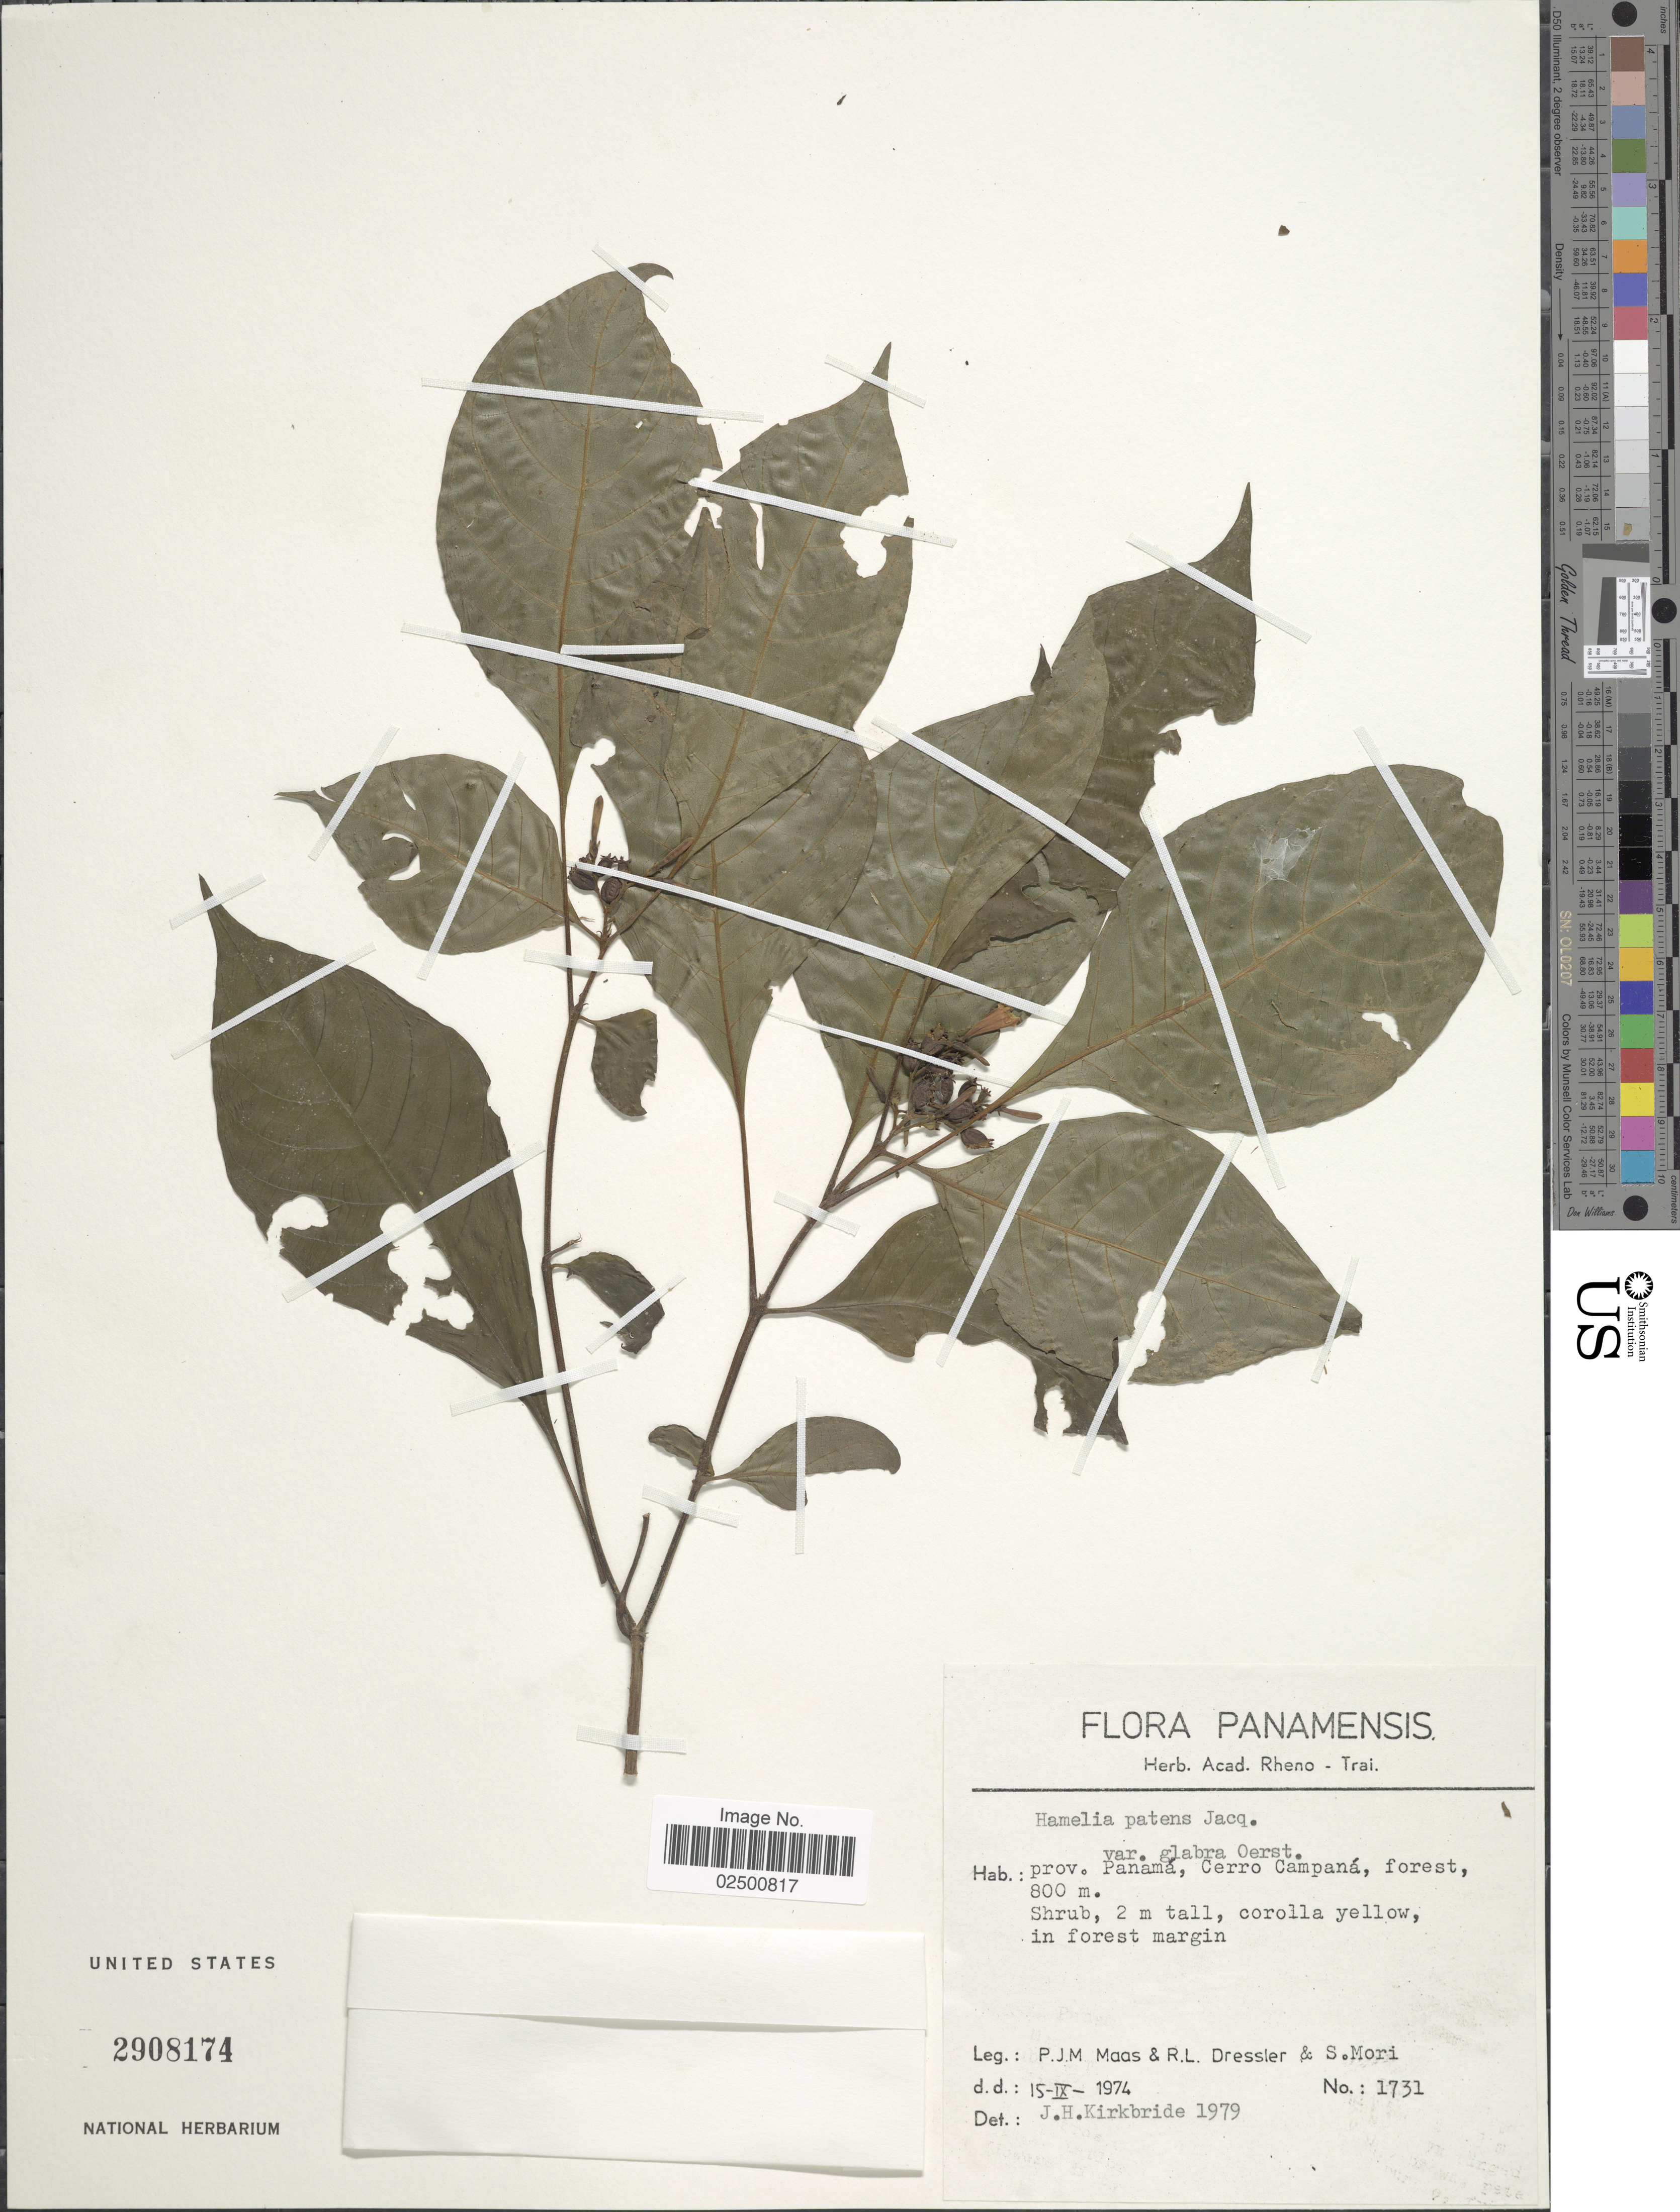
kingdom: Plantae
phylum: Tracheophyta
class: Magnoliopsida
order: Gentianales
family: Rubiaceae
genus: Hamelia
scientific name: Hamelia patens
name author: Jacq.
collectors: P. Maas, R. Dressler & S. Mori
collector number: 1731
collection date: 1974-09-15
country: Panama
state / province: Panamá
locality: Prov. Panama, Cerro Campana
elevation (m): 800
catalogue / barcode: US 2908174